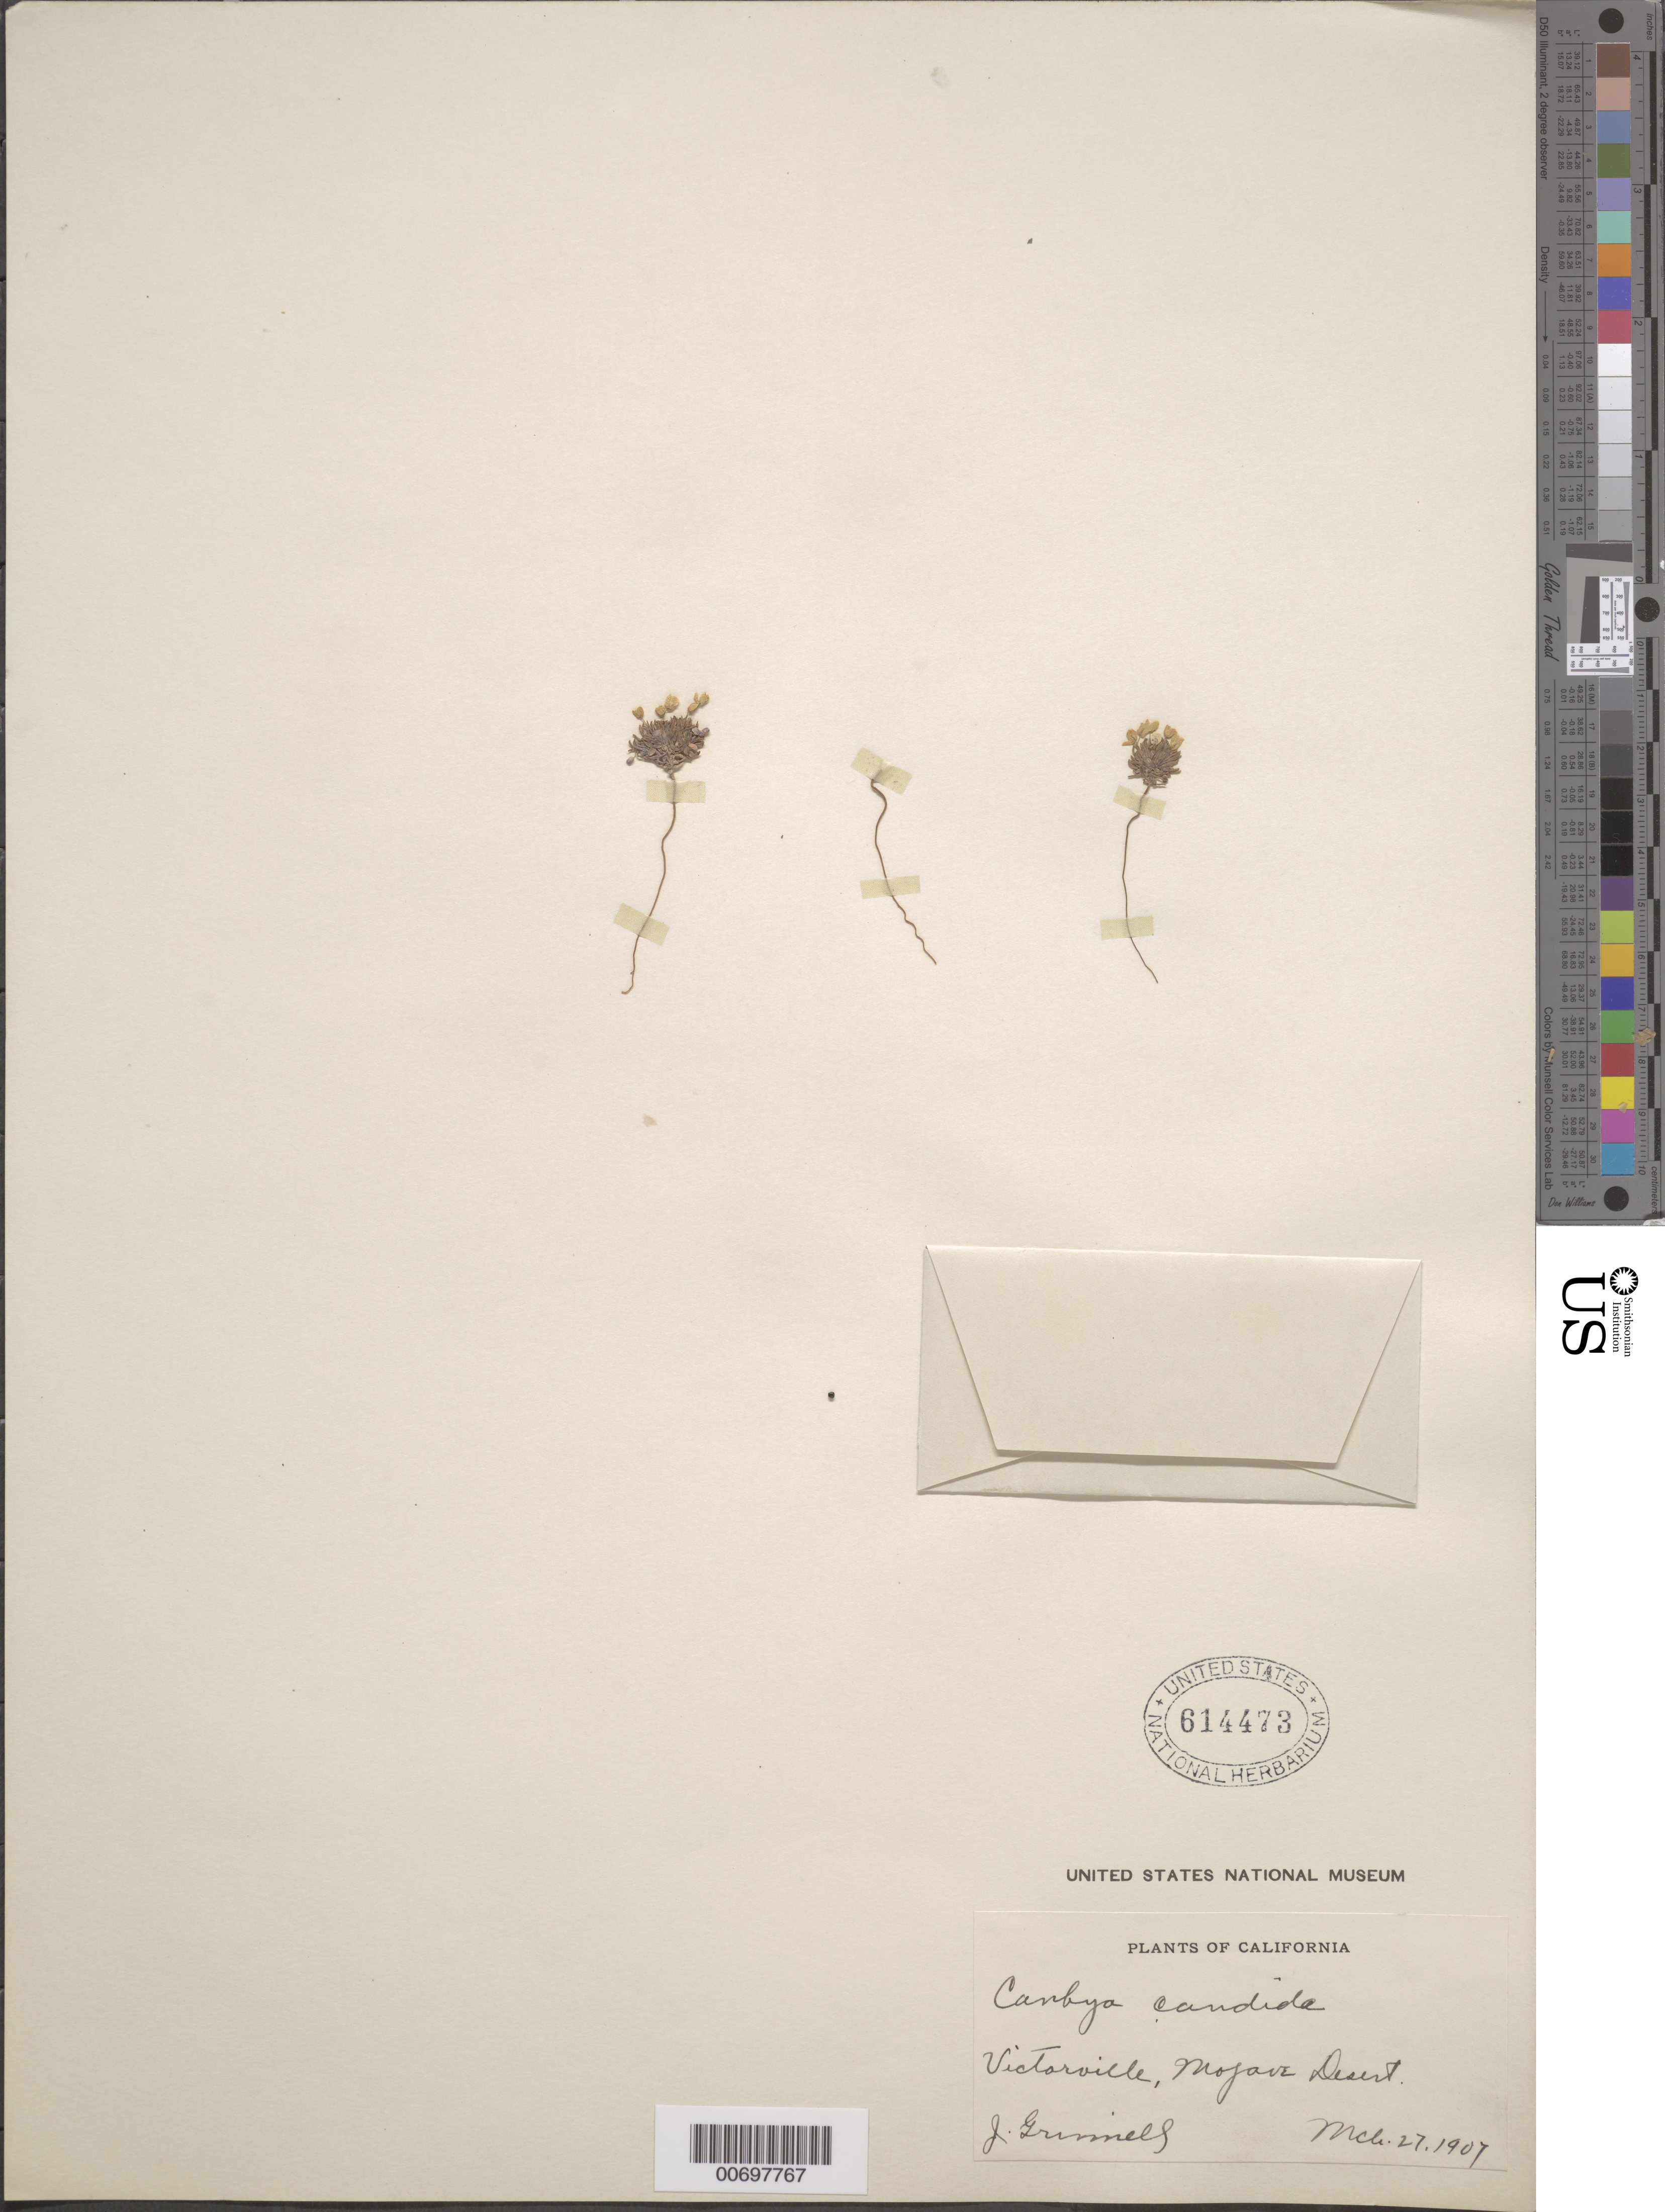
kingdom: Plantae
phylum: Tracheophyta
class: Magnoliopsida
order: Ranunculales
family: Papaveraceae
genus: Canbya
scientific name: Canbya candida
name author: Parry ex A. Gray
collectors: J. Grinnell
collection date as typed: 27 Mar 1907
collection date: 1907-03-27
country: United States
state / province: California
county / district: Kern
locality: Victorville, Mohave Desert.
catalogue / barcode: US 614473